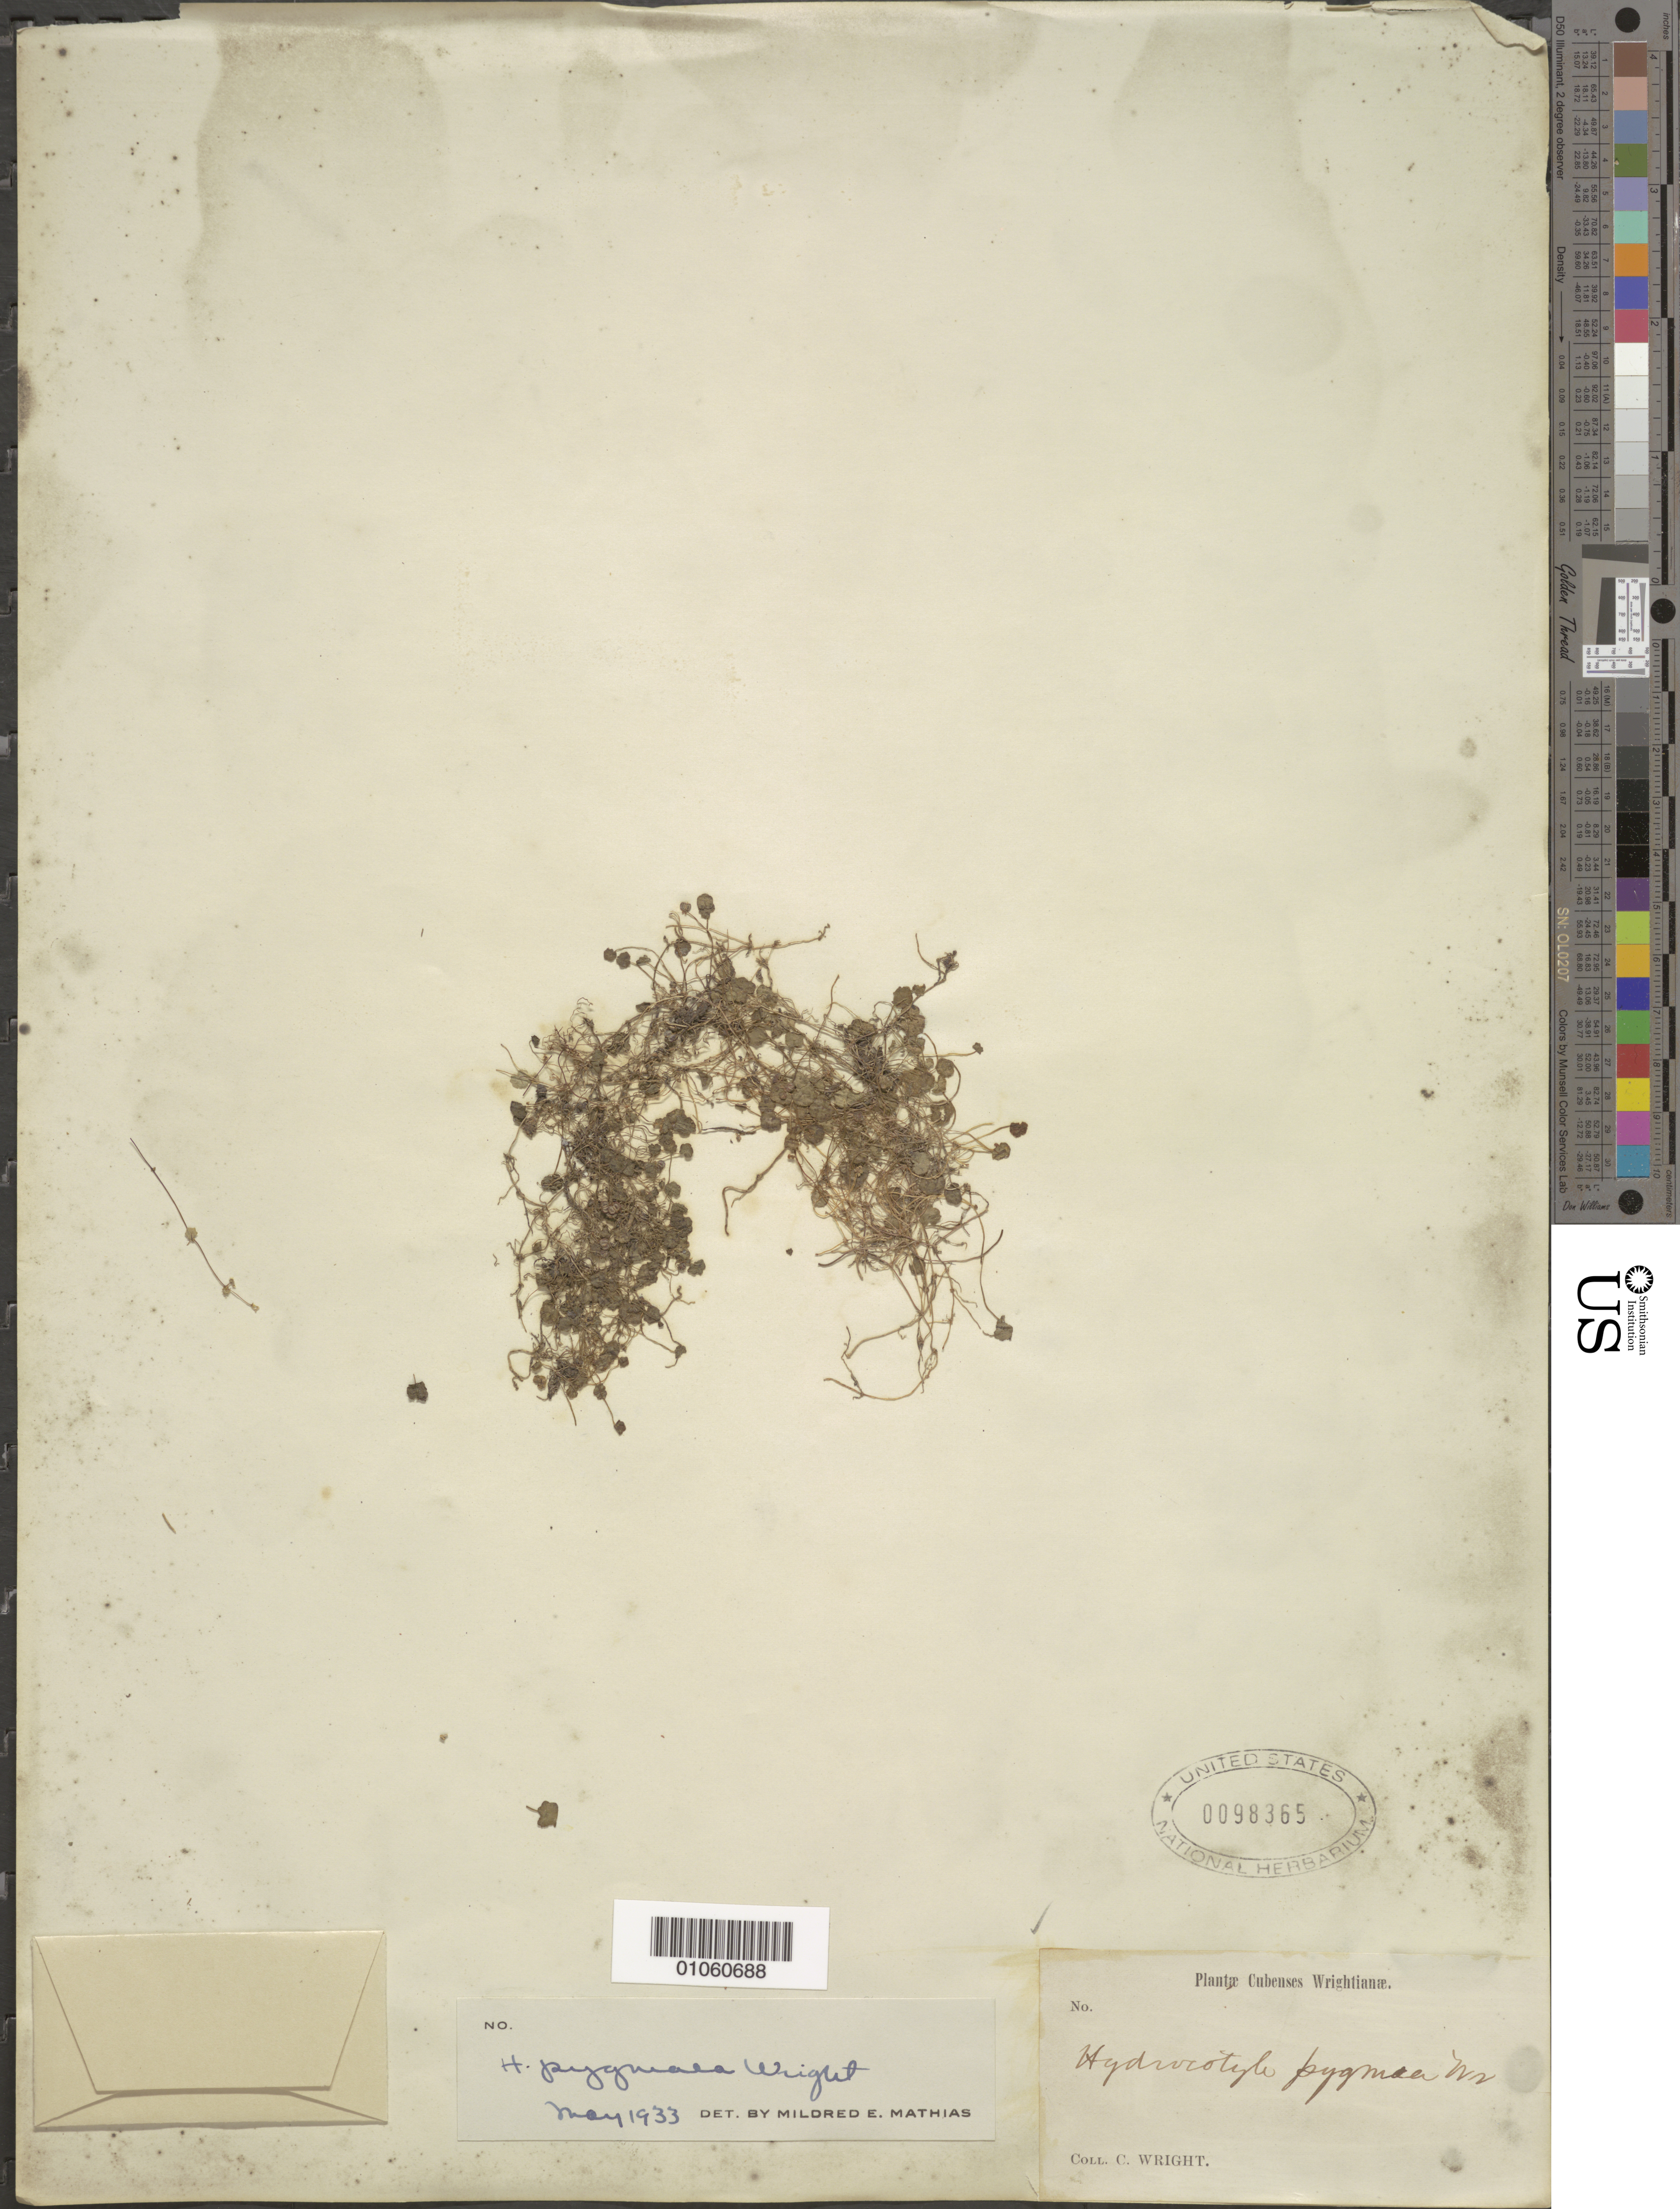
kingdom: Plantae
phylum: Tracheophyta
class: Magnoliopsida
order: Apiales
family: Araliaceae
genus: Hydrocotyle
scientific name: Hydrocotyle pygmaea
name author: C. Wright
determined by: Mathias, M. E.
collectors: C. Wright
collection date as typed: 1800 to 1899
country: Cuba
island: Cuba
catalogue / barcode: US 98365